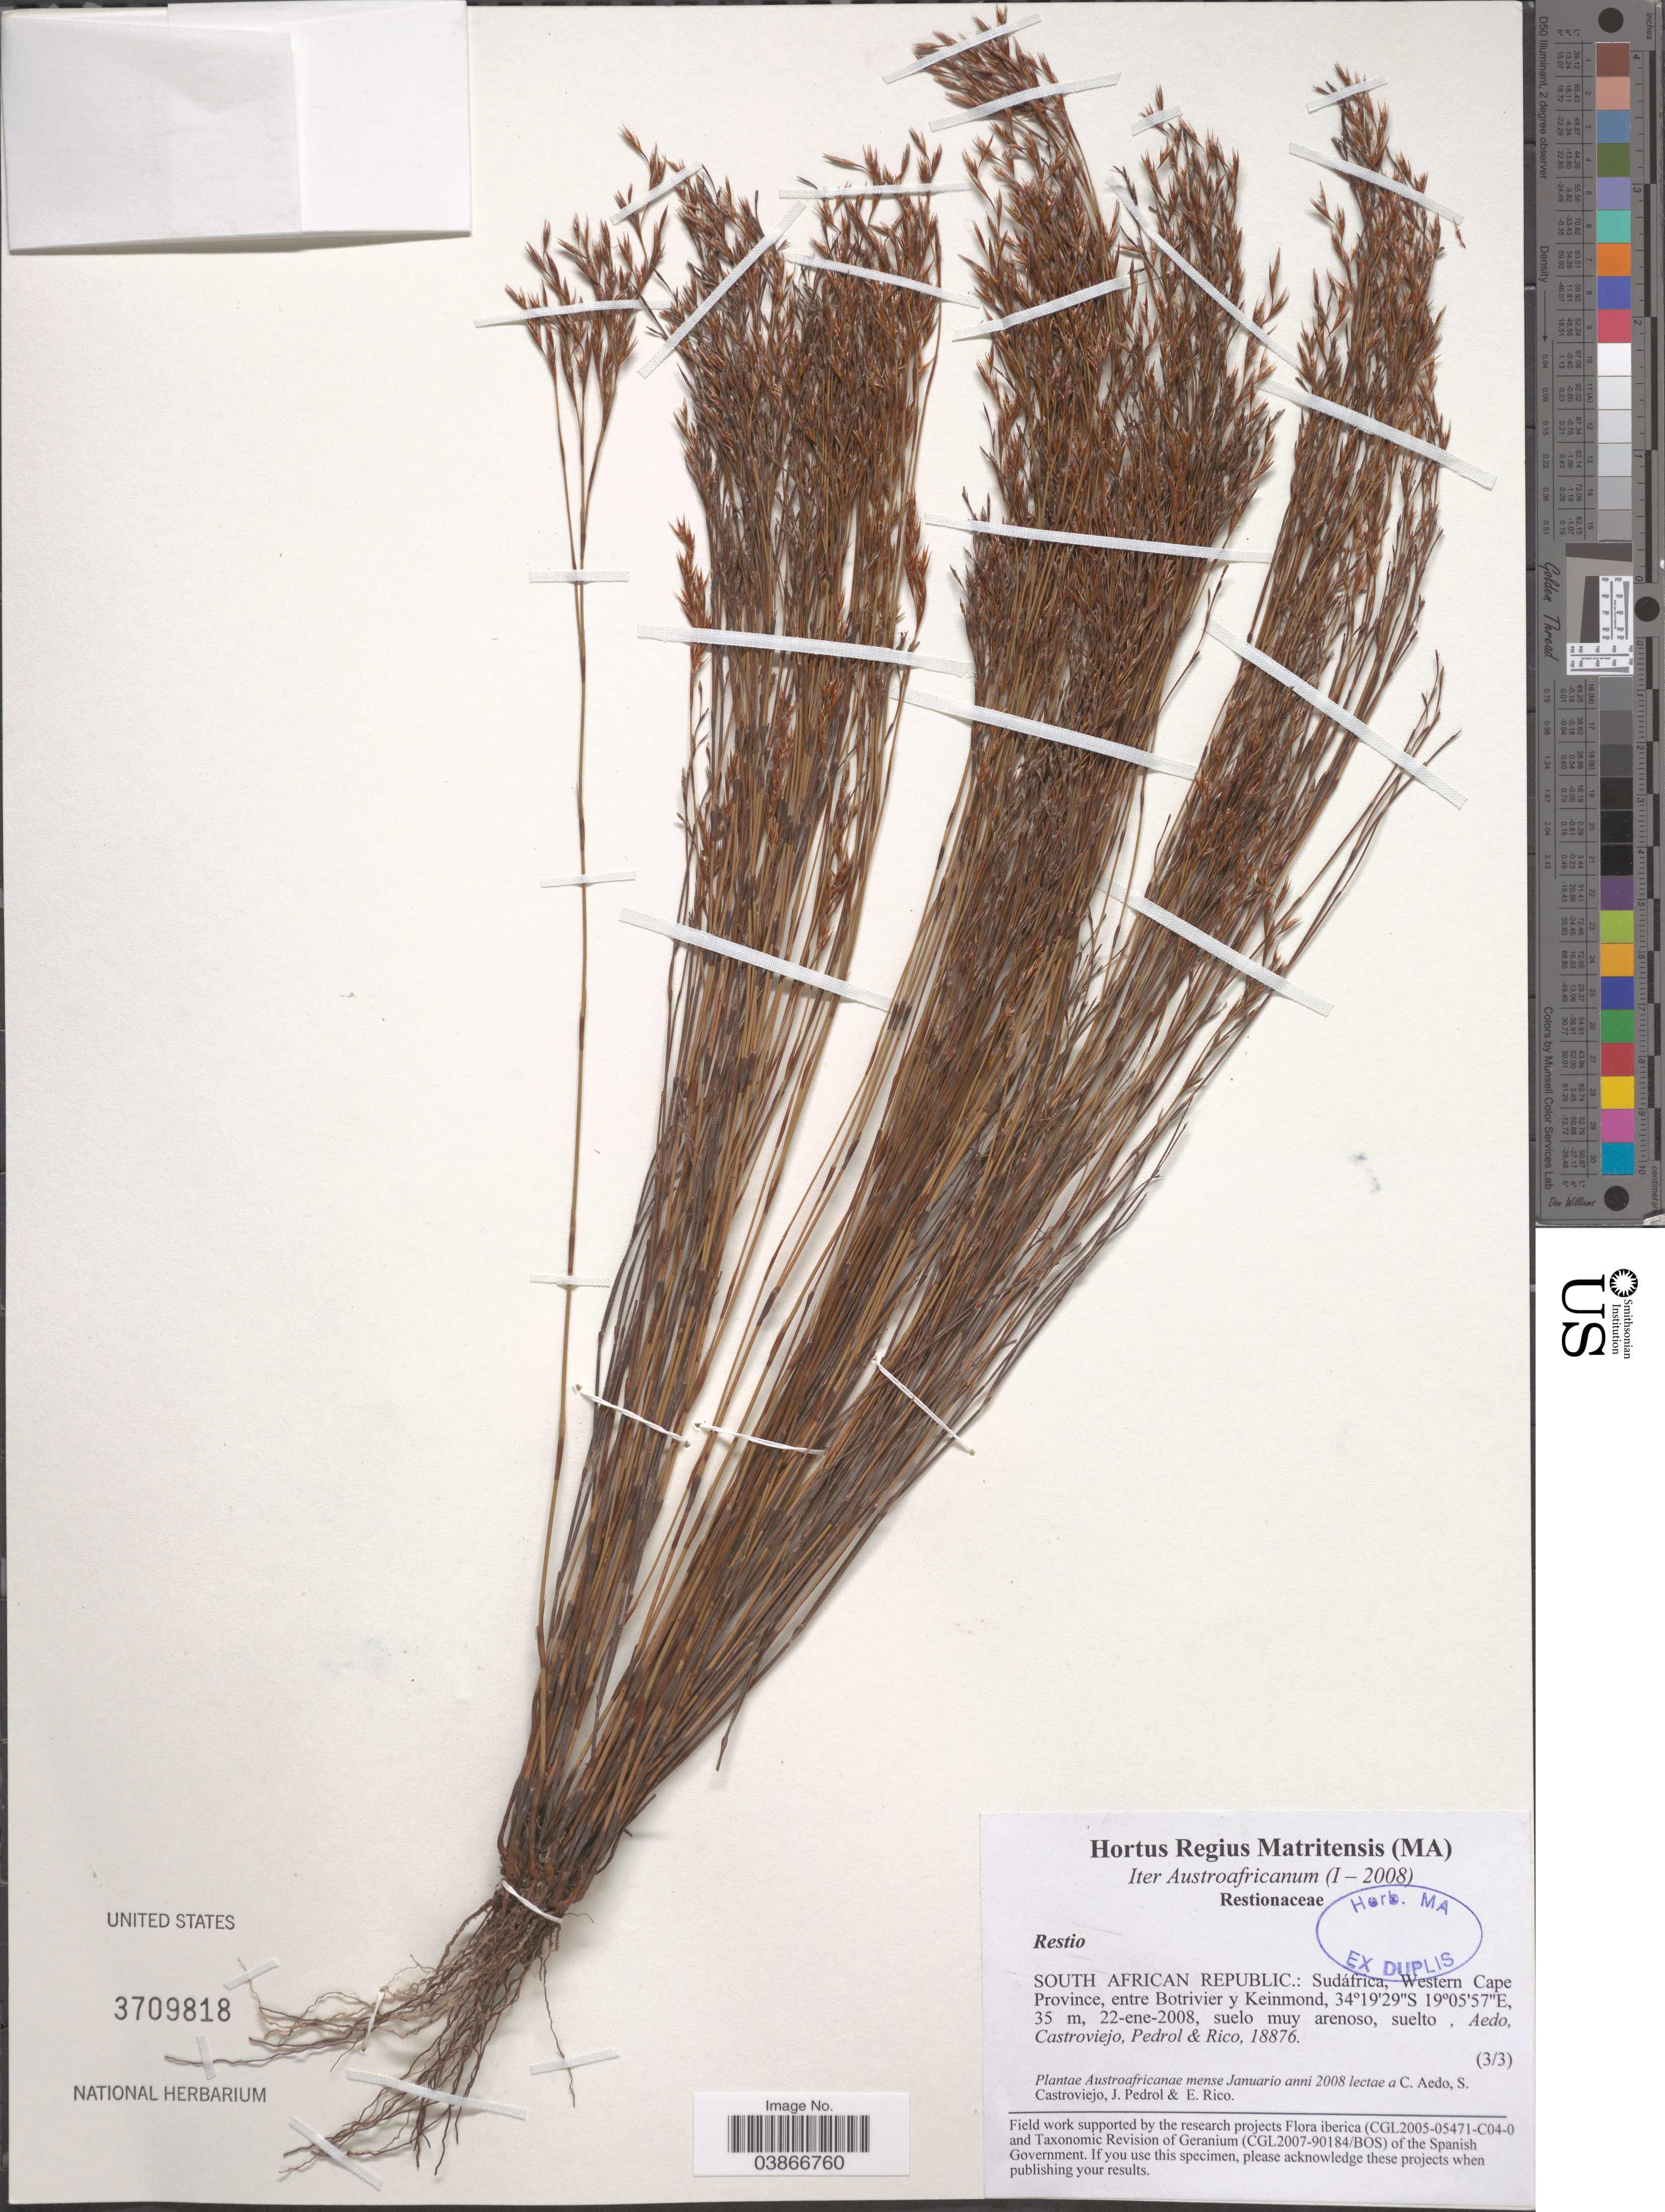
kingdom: Plantae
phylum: Tracheophyta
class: Liliopsida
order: Poales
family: Restionaceae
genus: Restio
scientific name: Restio sp.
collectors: C. Aedo, S. Castroviejo, J. Pedrol & E. Rico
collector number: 18876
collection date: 2008-01-22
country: South Africa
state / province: Western Cape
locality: South African Republic.: Sudáfrica, entre Botrivier y Keinmond.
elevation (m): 35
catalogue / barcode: US 3709818